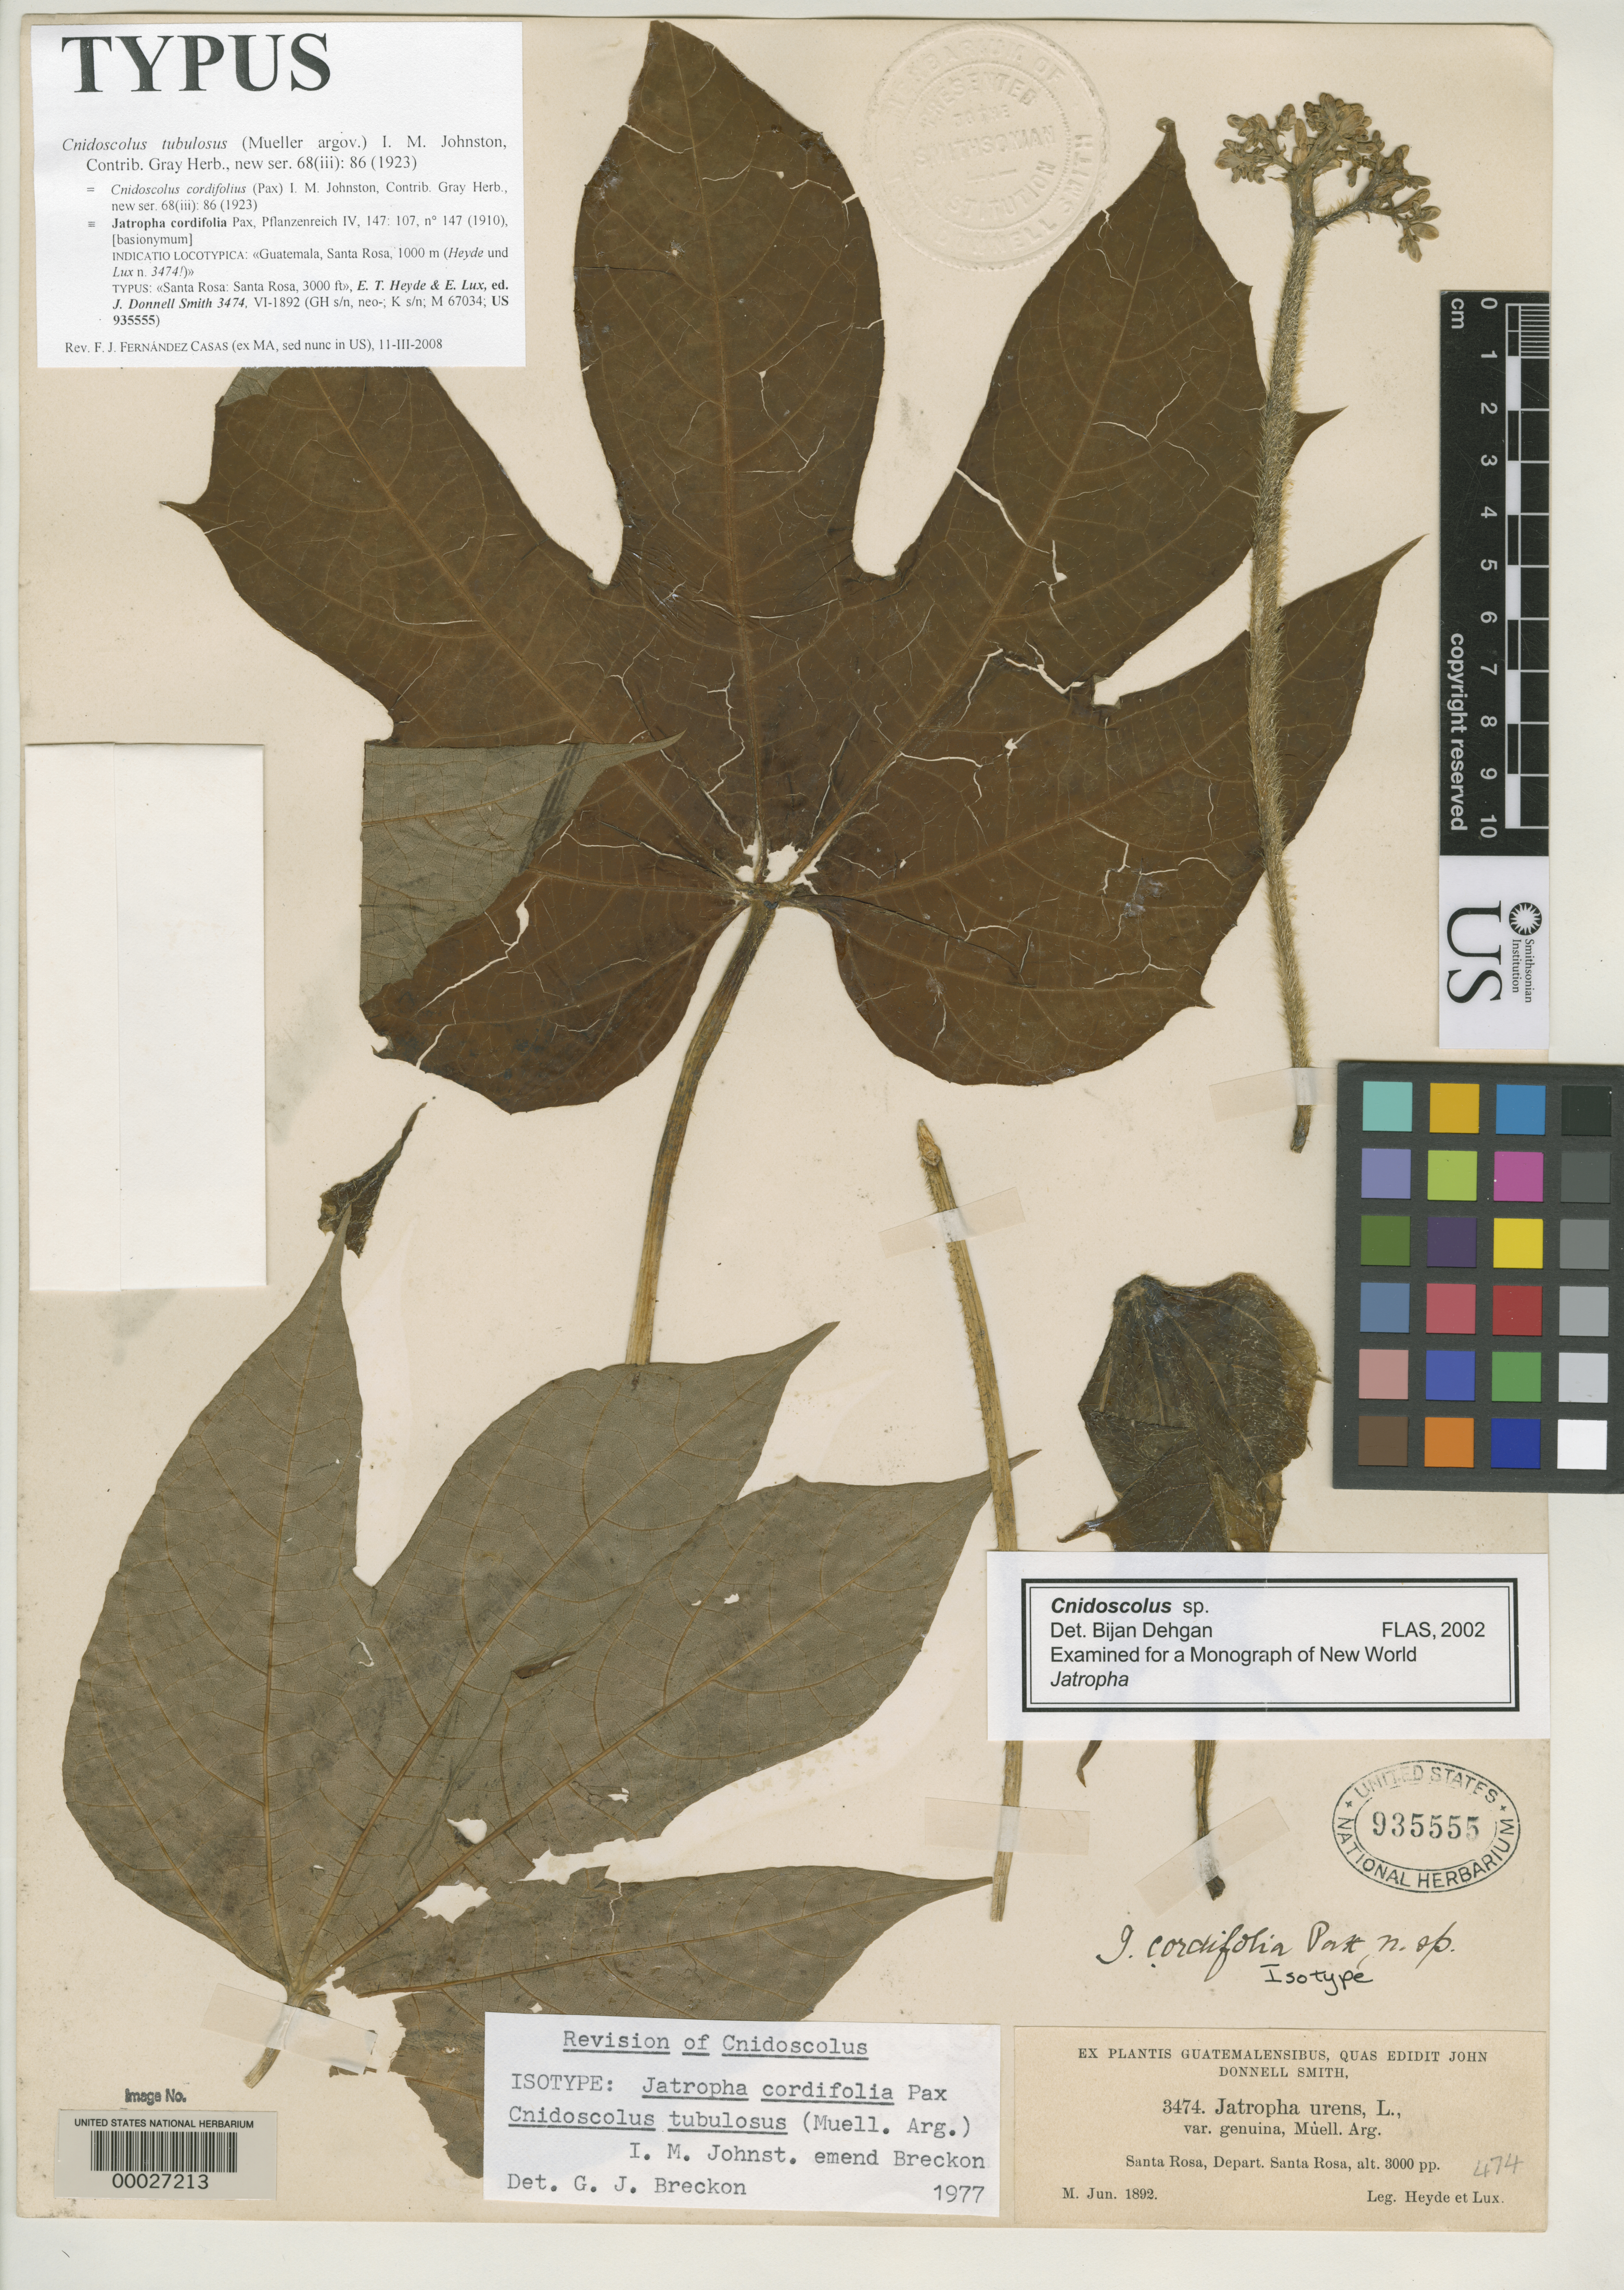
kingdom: Plantae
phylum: Tracheophyta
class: Magnoliopsida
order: Malpighiales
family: Euphorbiaceae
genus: Jatropha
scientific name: Jatropha cordifolia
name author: Pax in Engl.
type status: Isotype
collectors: E. T. Heyde & E. Lux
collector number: J.D.S. 3474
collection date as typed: Jun 1892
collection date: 1892-06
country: Guatemala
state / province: Santa Rosa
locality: Santa Rosa, Dept. Santa Rosa.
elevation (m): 914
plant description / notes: Annotated by B. Dehgan (2002) as "Cnidoscolus sp."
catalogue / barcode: US 935555